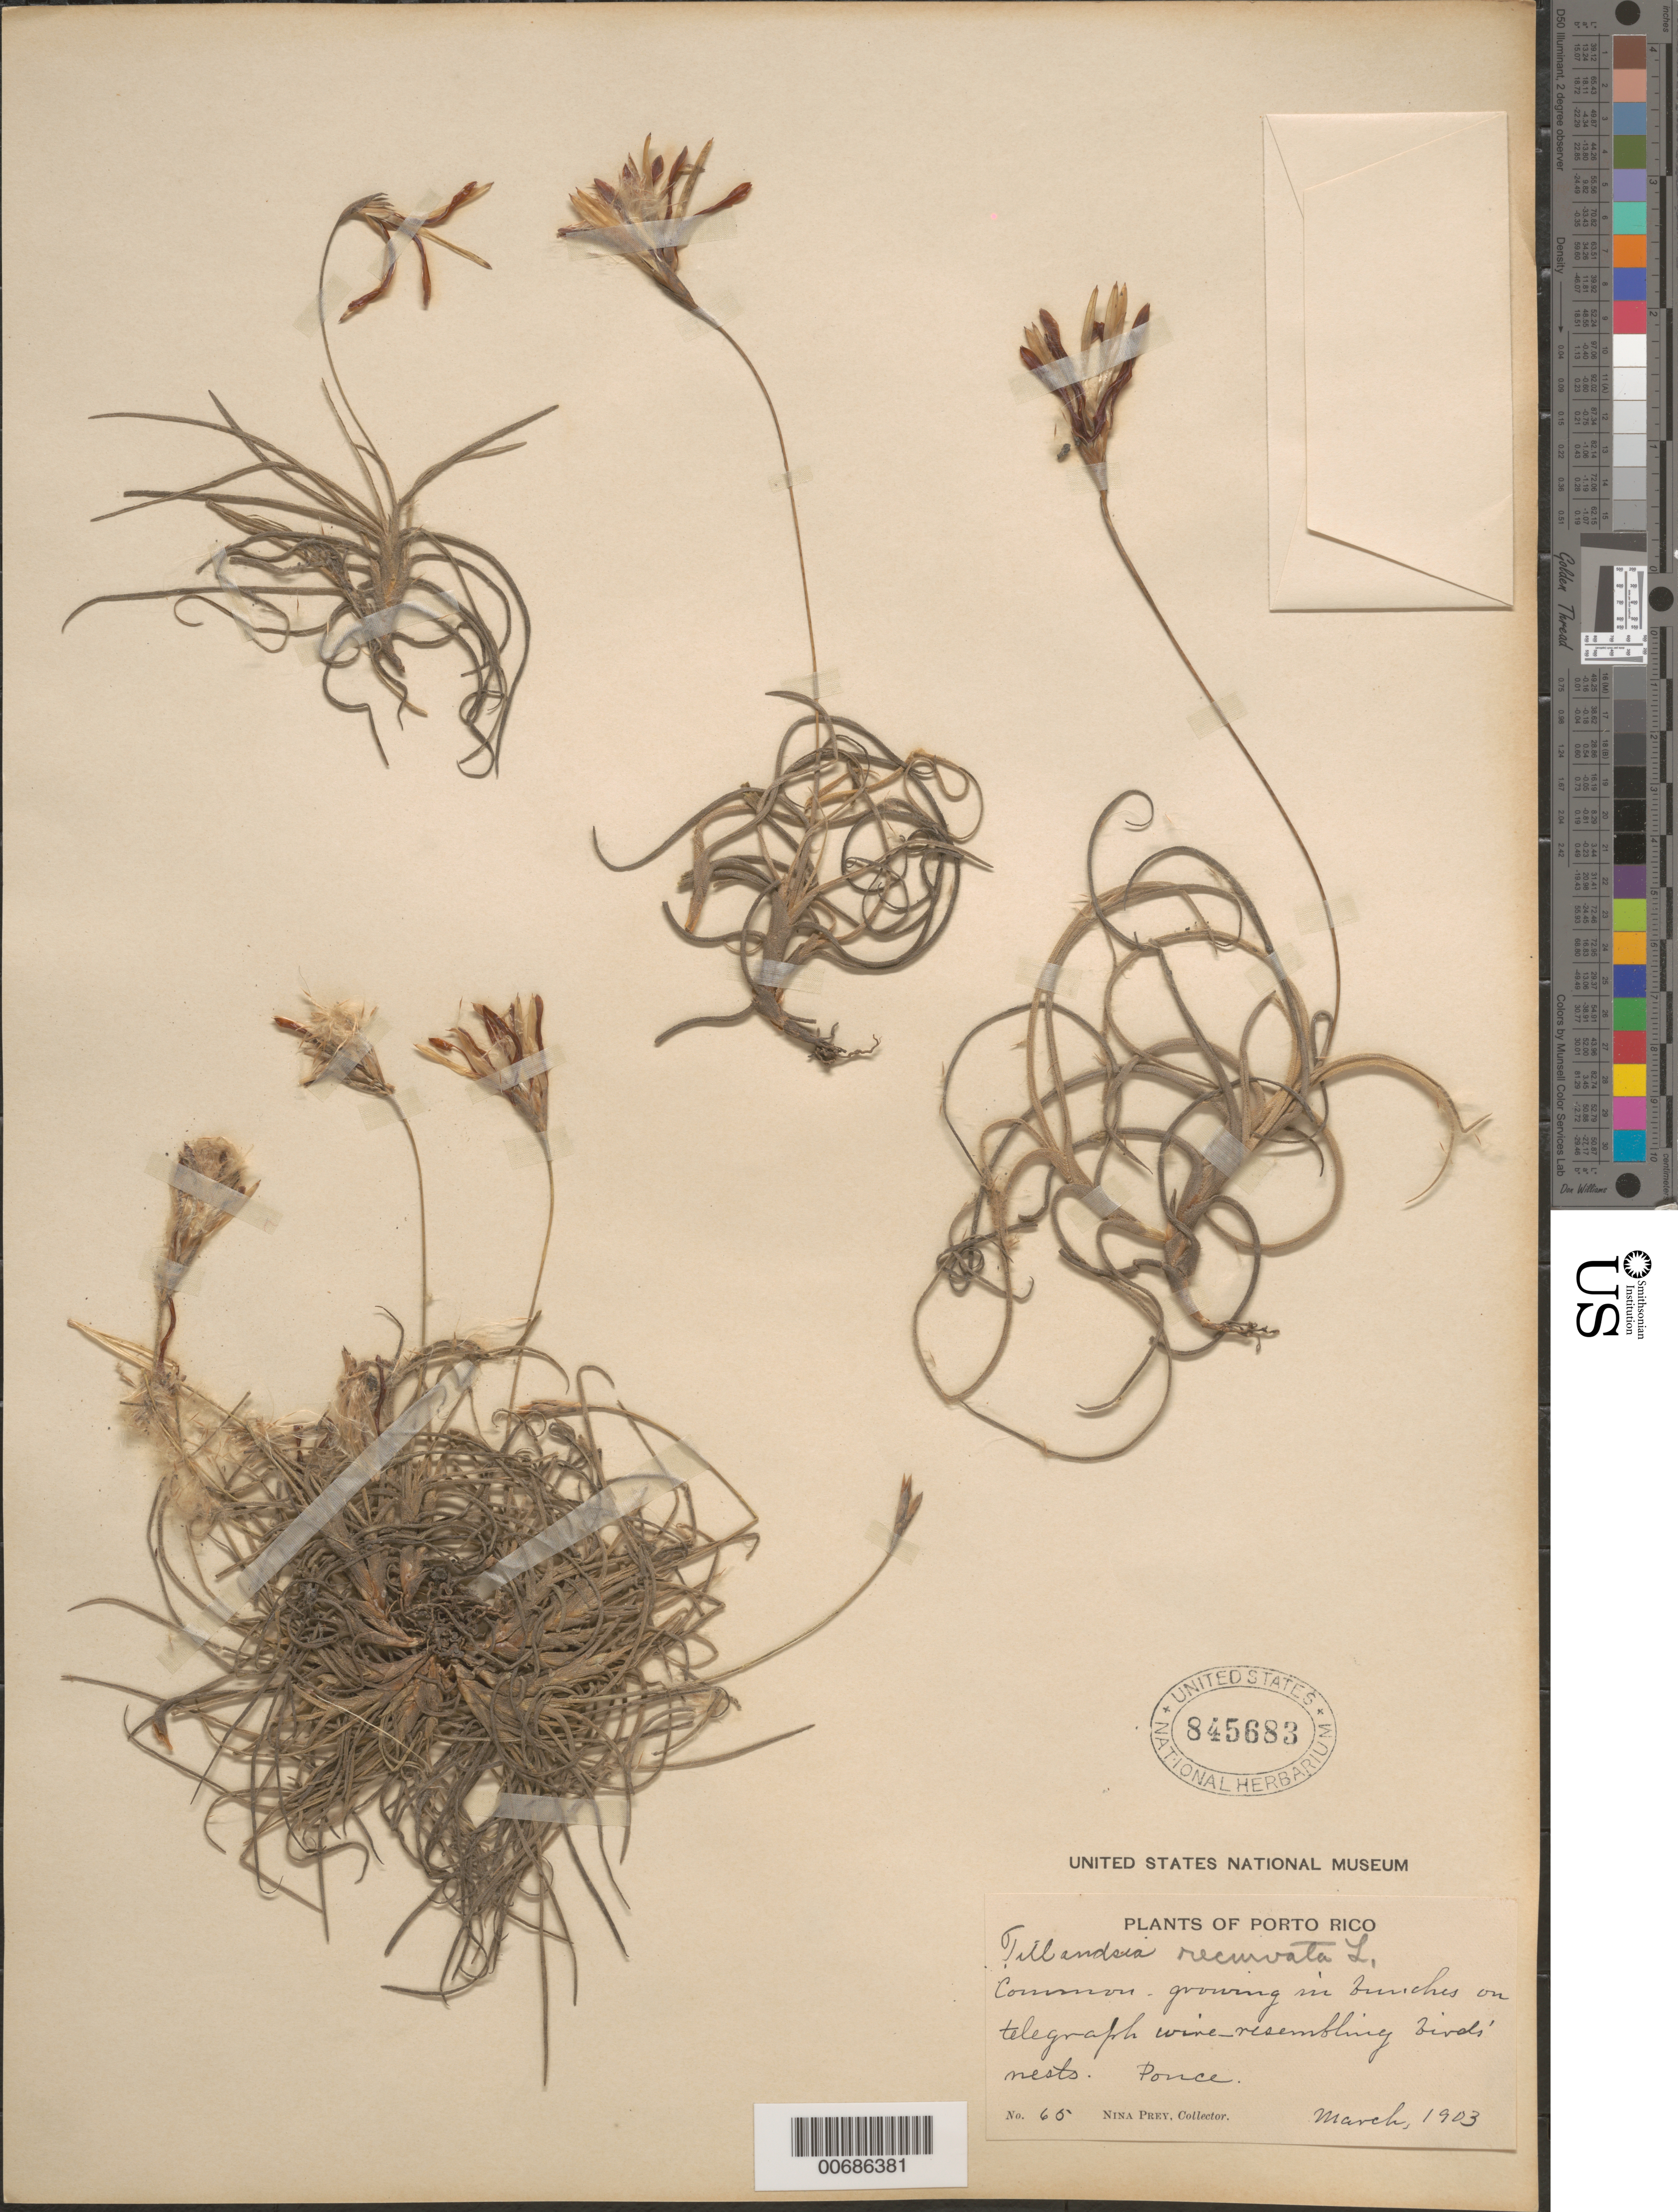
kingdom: Plantae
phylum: Tracheophyta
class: Liliopsida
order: Poales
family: Bromeliaceae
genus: Tillandsia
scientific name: Tillandsia recurvata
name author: L.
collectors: N. Prey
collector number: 65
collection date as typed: Mar 1903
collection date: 1903-03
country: Puerto Rico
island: Greater Antilles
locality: Ponce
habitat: on telegraph vine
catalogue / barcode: US 845683